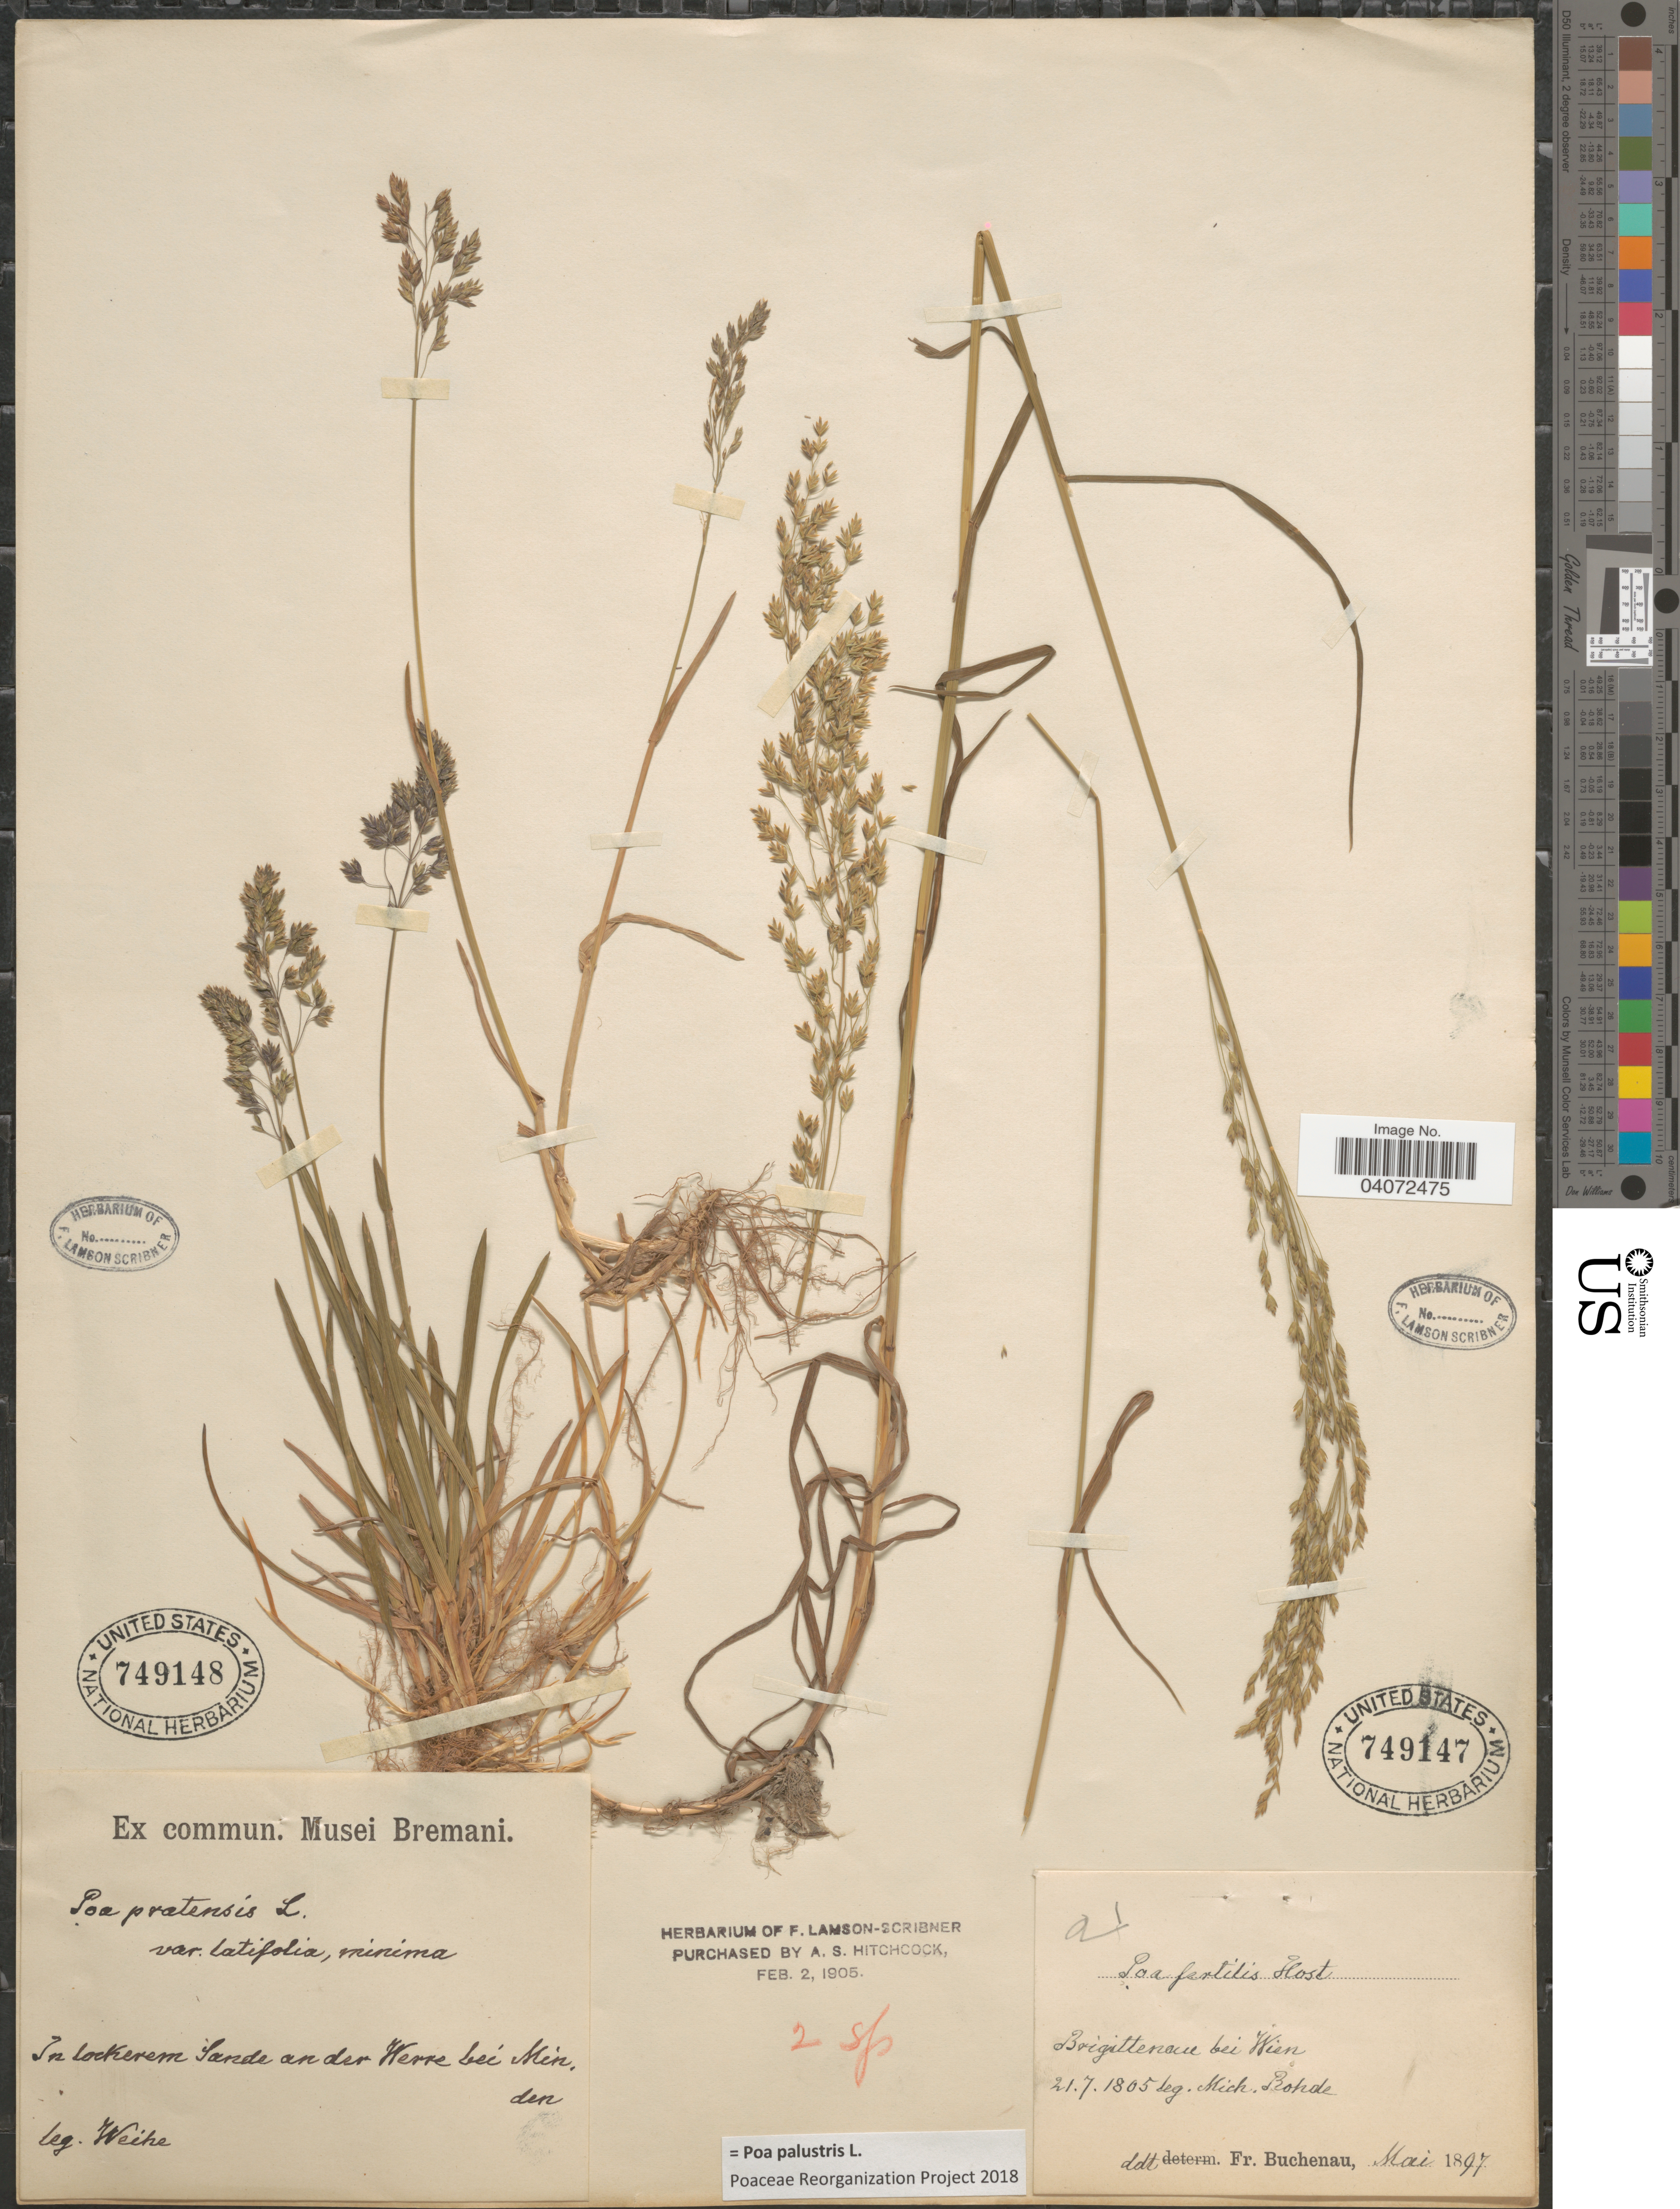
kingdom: Plantae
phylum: Tracheophyta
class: Liliopsida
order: Poales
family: Poaceae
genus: Poa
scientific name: Poa palustris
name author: L.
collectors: Weihe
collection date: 1805-07-21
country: Austria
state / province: Wien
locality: Brigittenaue [interpreted] bei Wien.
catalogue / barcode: US 749147-2